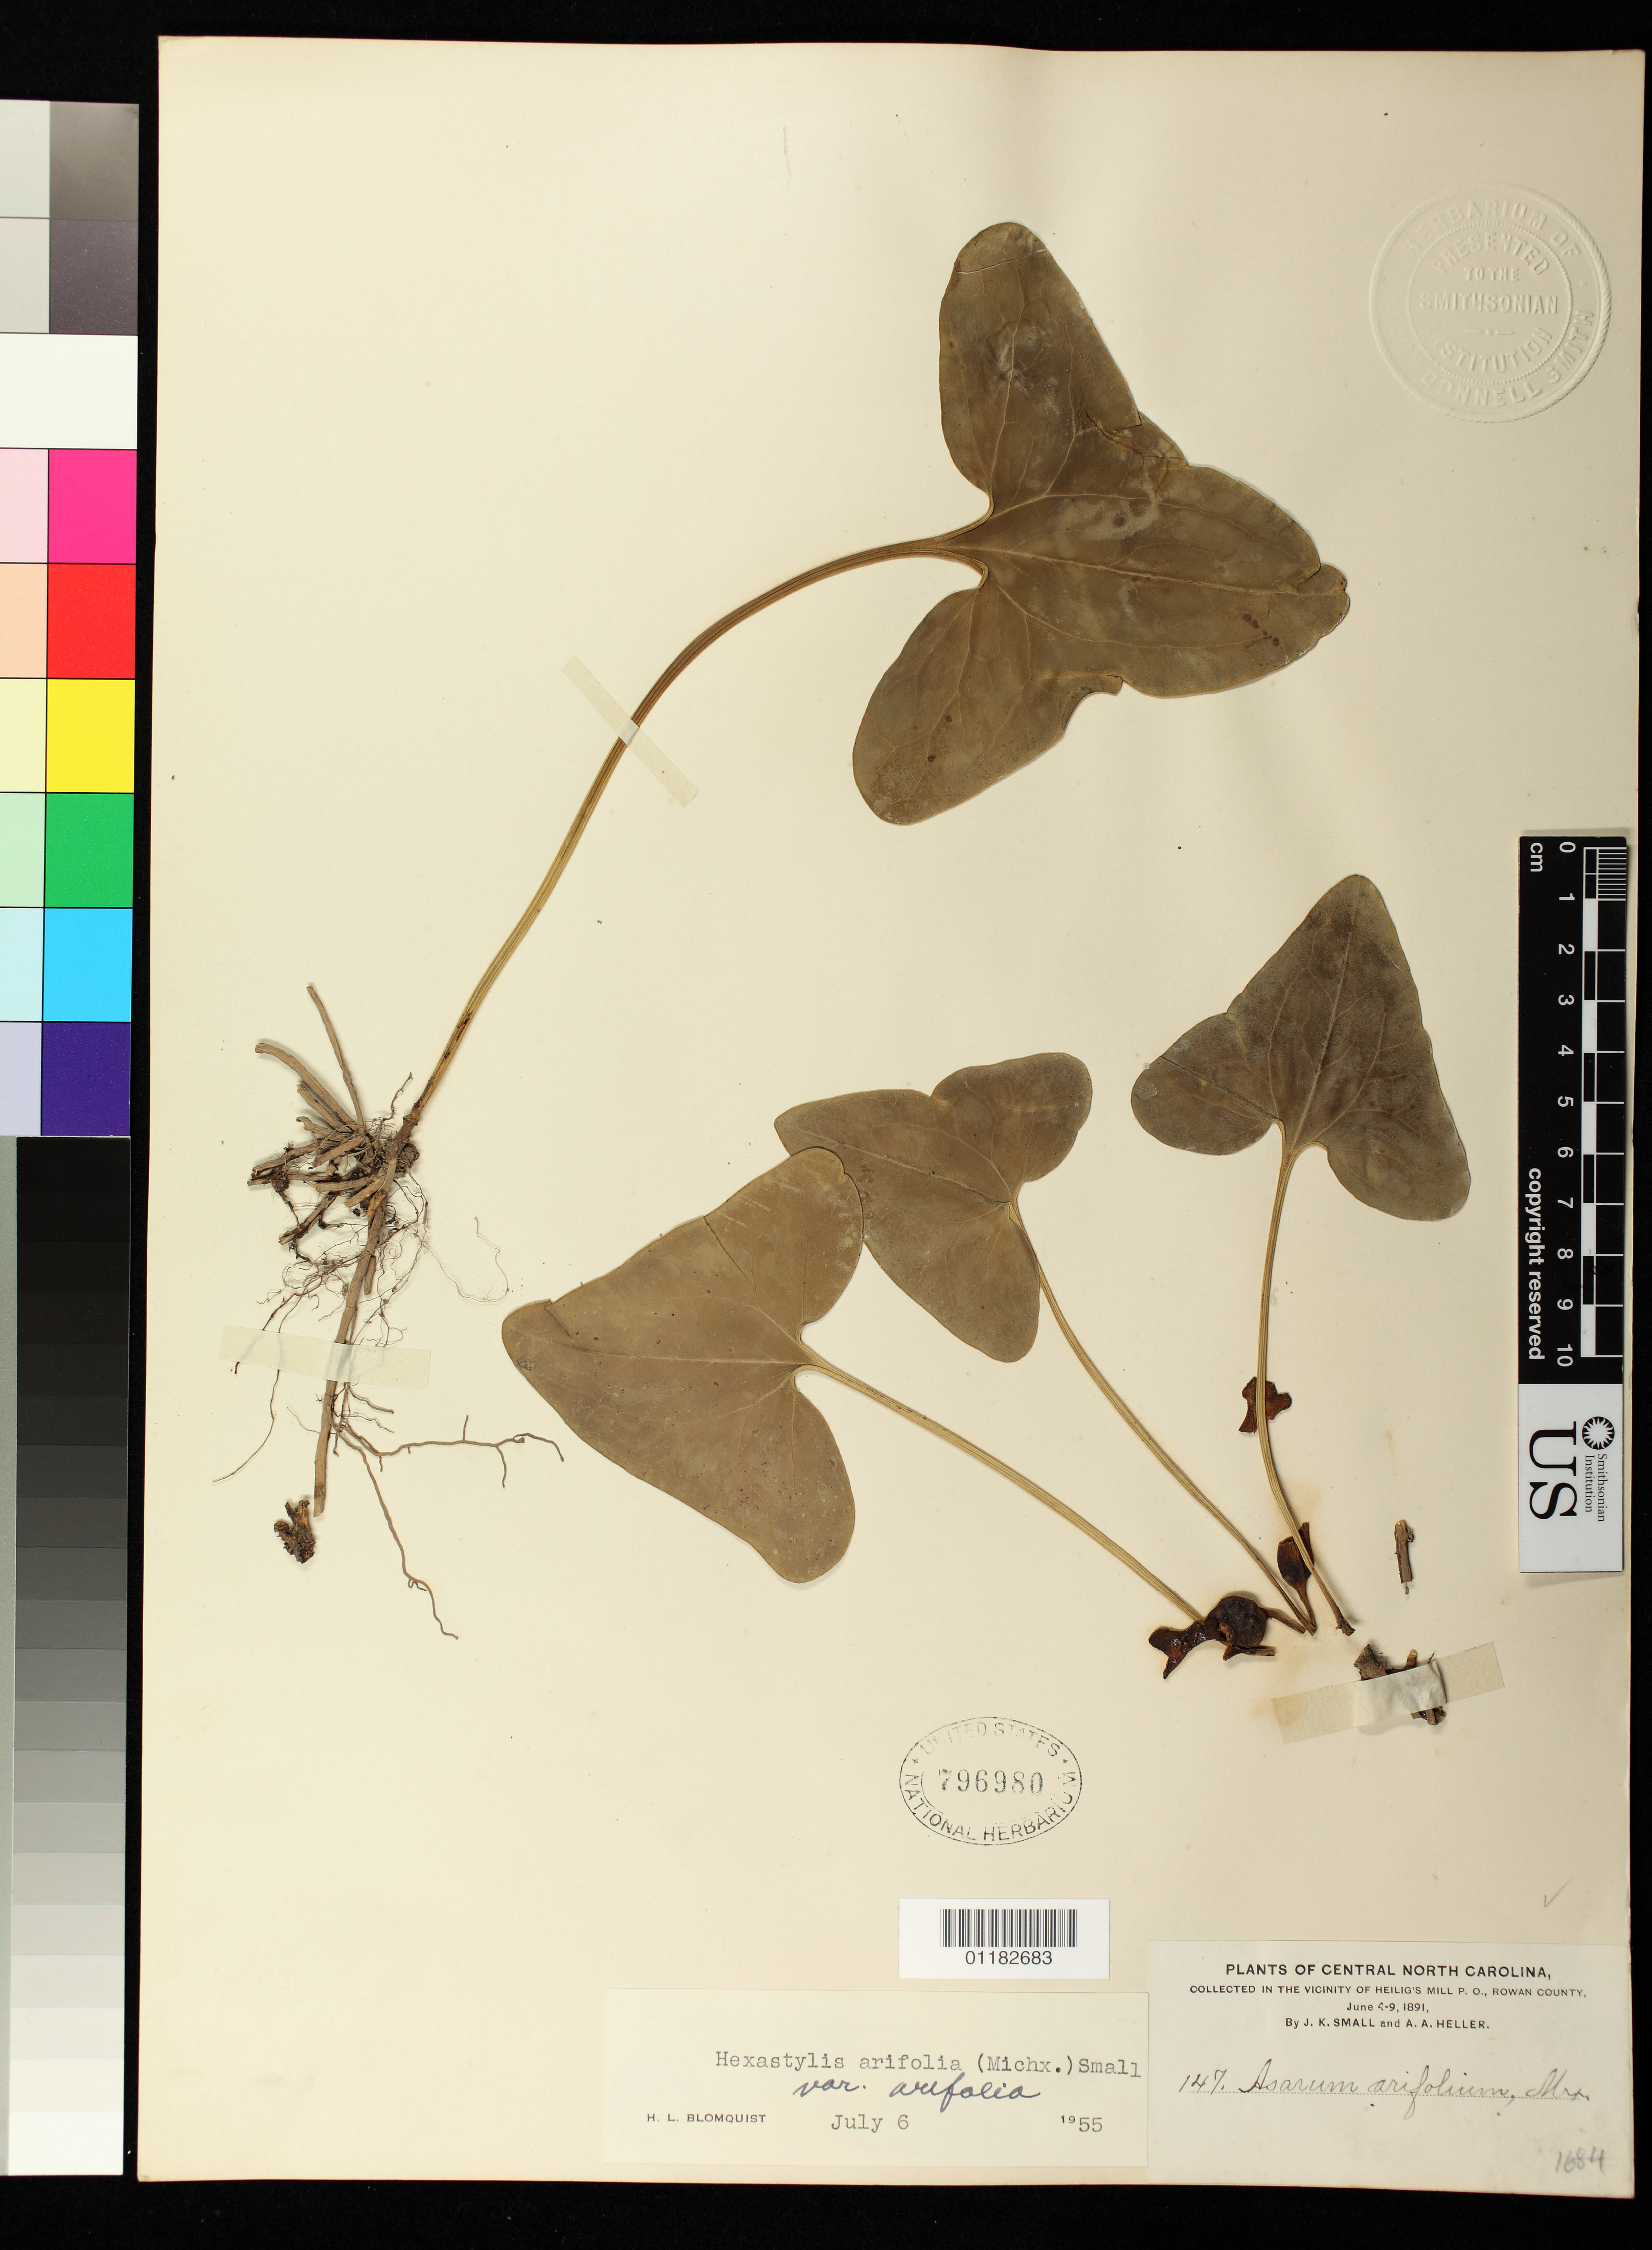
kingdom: Plantae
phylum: Tracheophyta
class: Magnoliopsida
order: Piperales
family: Aristolochiaceae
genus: Hexastylis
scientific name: Hexastylis arifolia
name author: (Michx.) Small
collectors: J. K. Small & A. A. Heller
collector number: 147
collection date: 1891-06-02/1891-06-09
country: United States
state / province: North Carolina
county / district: Rowan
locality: Vicinity of Heilig's Mill P.O., Rowan County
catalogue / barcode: US 796980